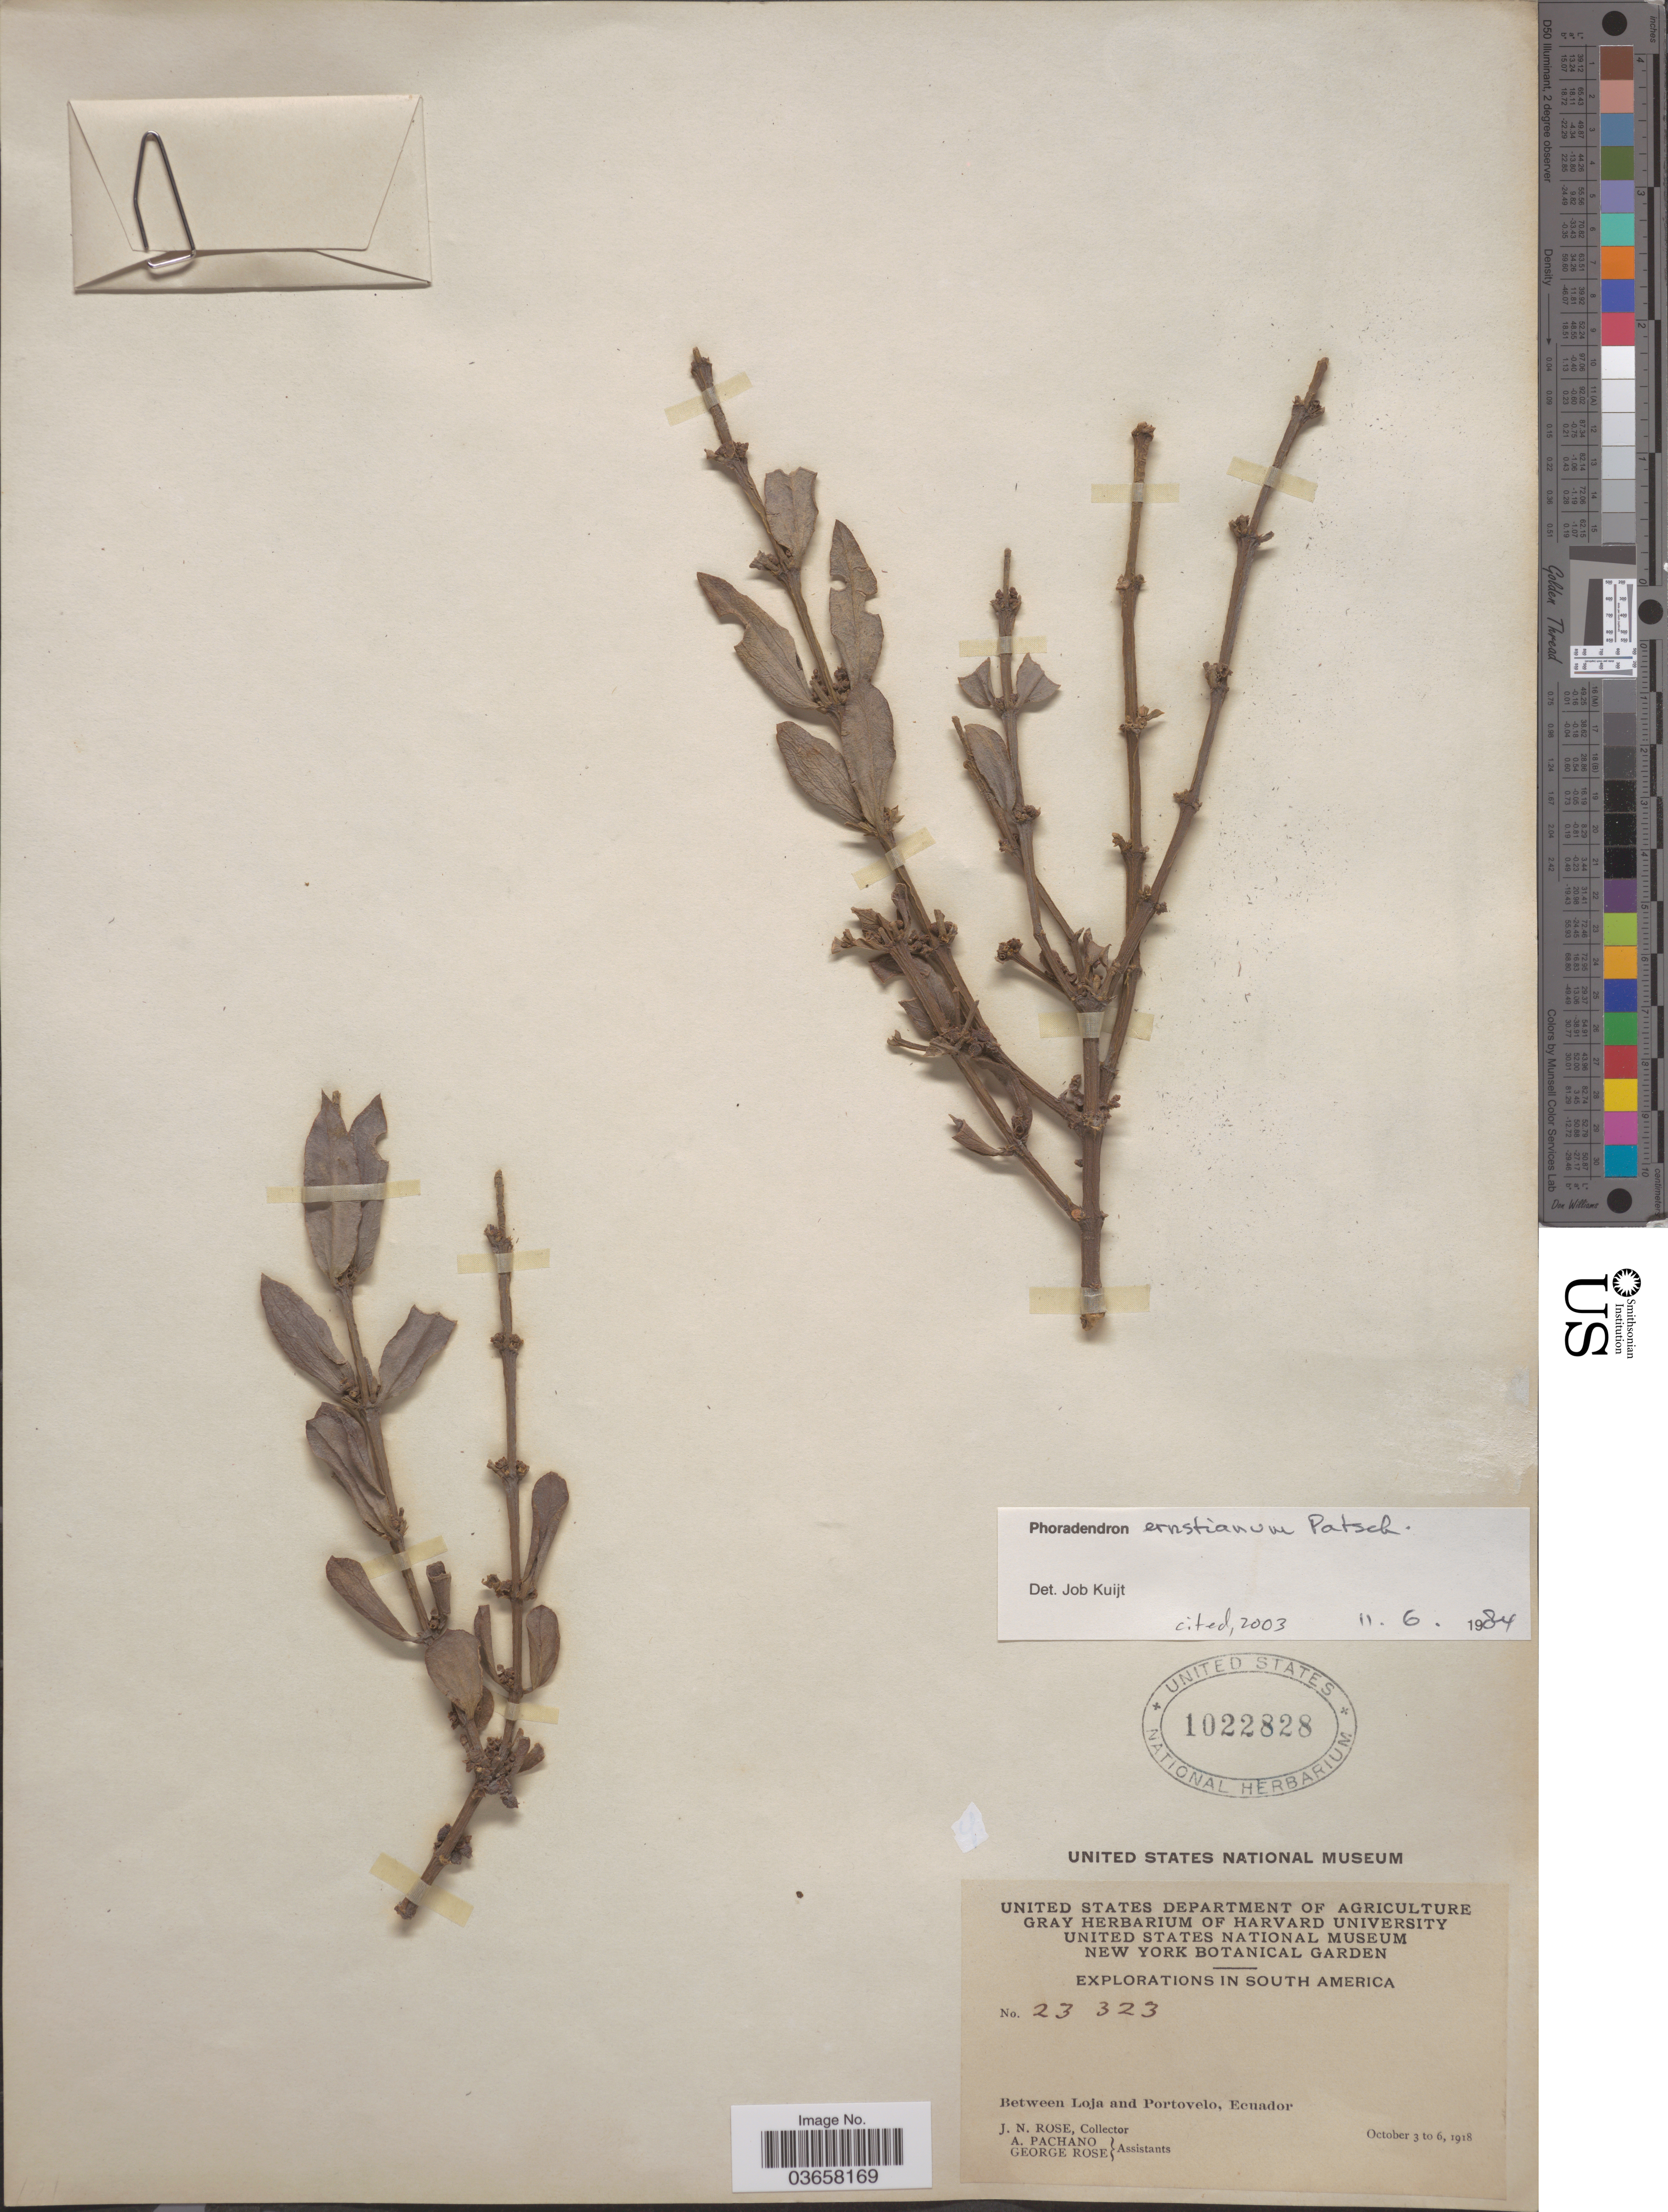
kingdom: Plantae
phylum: Tracheophyta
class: Magnoliopsida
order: Santalales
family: Viscaceae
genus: Phoradendron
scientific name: Phoradendron ernstianum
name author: Patsch.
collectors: J. N. Rose, A. Pachano & G. Rose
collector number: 23323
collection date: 1918-10-03/1918-10-06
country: Ecuador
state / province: Loja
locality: Between Loja and Portovelo.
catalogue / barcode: US 1022828